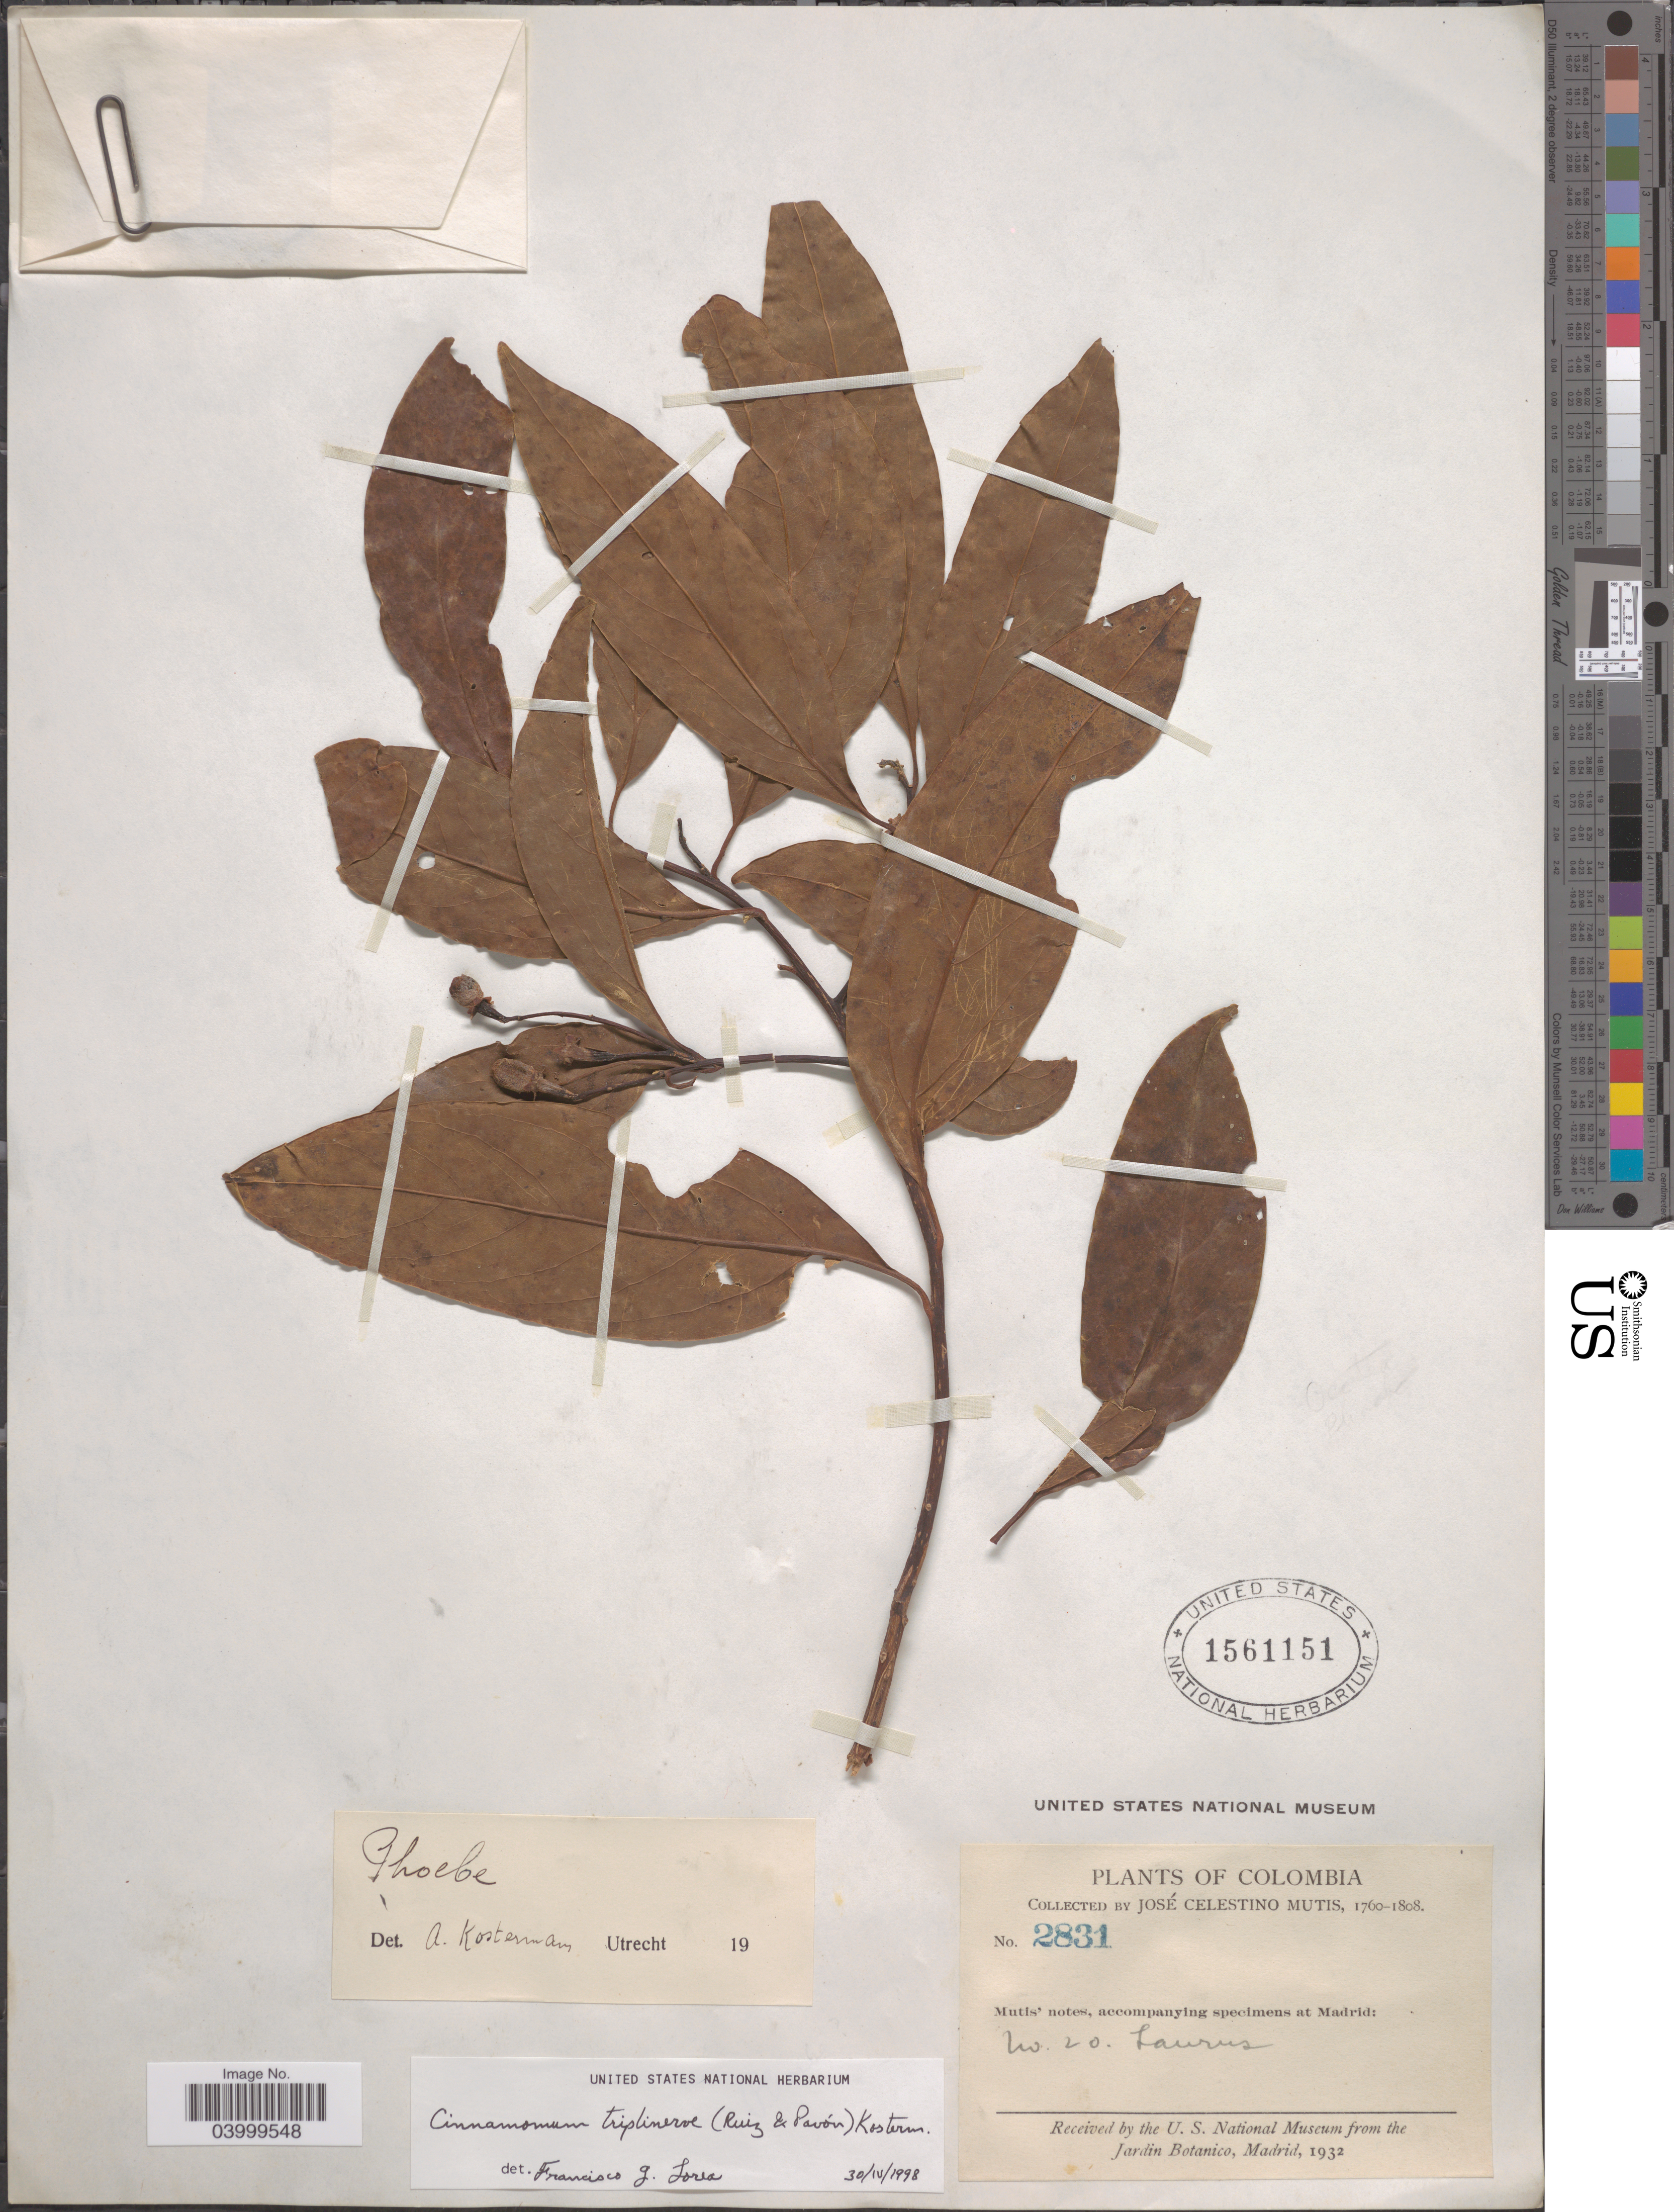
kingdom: Plantae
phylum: Tracheophyta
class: Magnoliopsida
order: Laurales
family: Lauraceae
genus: Cinnamomum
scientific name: Cinnamomum triplinerve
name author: (Ruiz & Pav.) Kosterm.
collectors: J. C. B. Mutis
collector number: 2831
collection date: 1760/1808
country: Colombia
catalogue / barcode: US 1561151